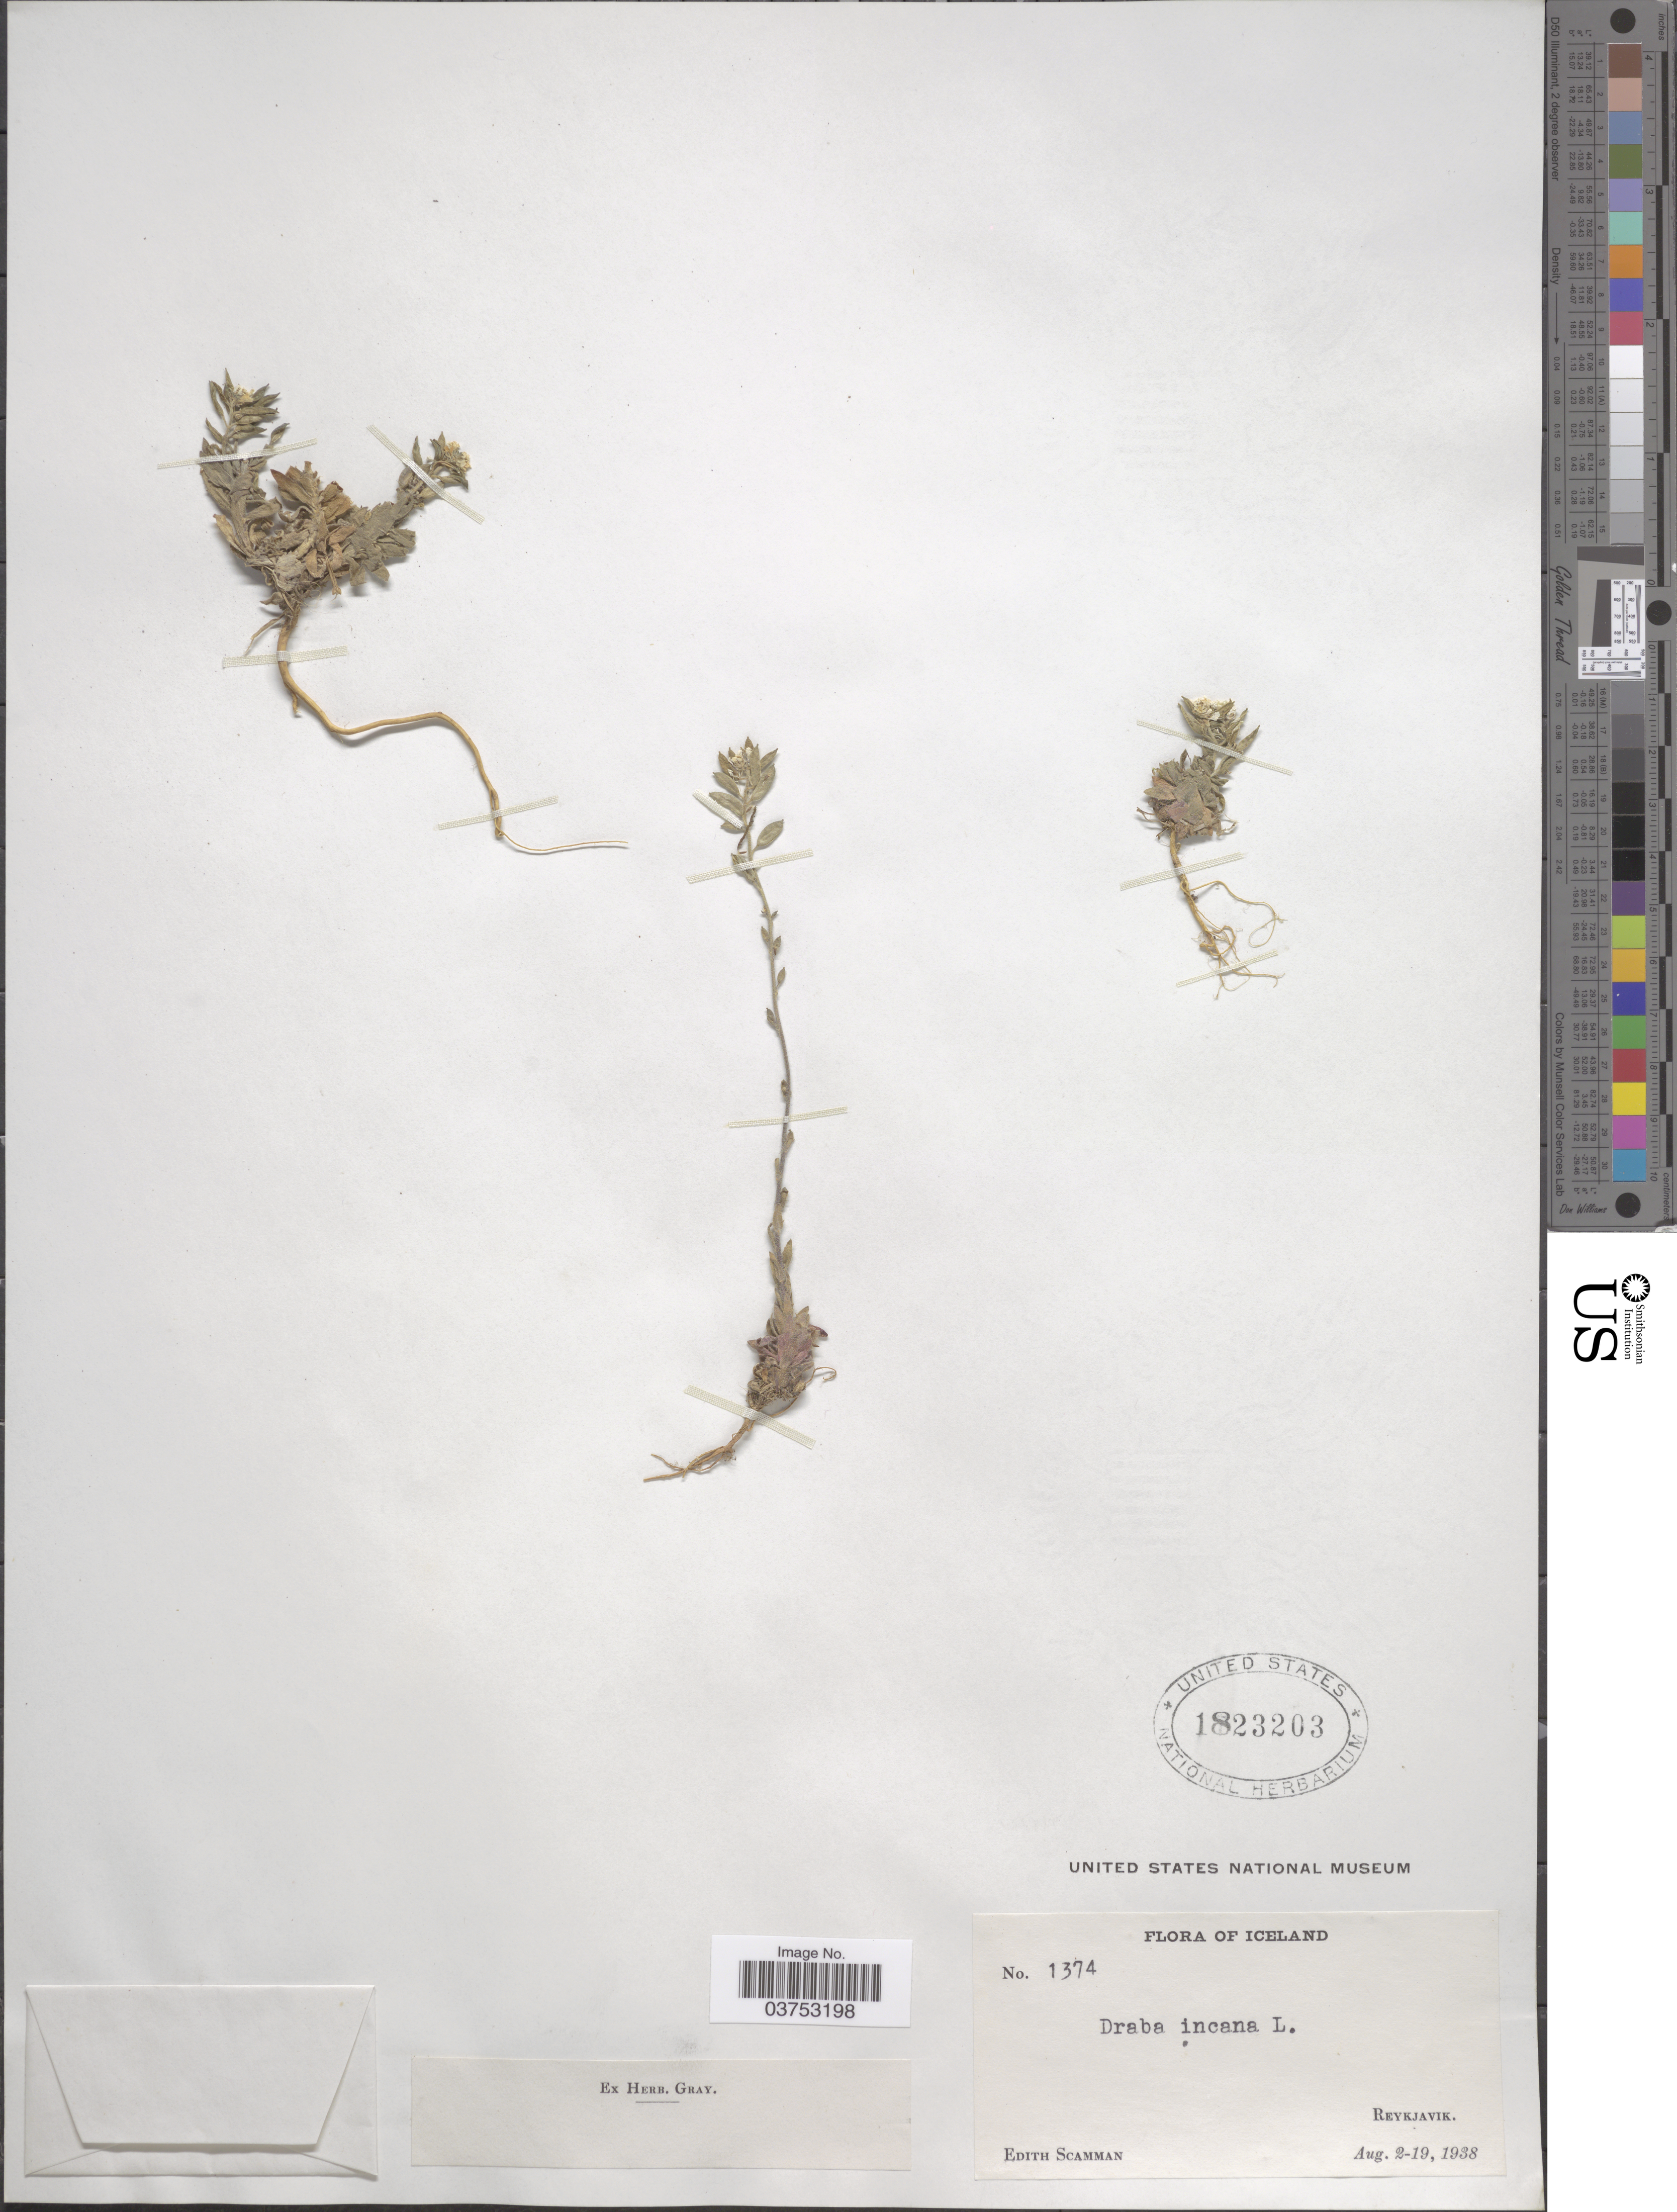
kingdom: Plantae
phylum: Tracheophyta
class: Magnoliopsida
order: Brassicales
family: Brassicaceae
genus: Draba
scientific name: Draba incana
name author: L.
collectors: E. Scamman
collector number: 1374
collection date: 1938-08-02/1938-08-19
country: Iceland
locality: Reykjavik.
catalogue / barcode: US 1823203